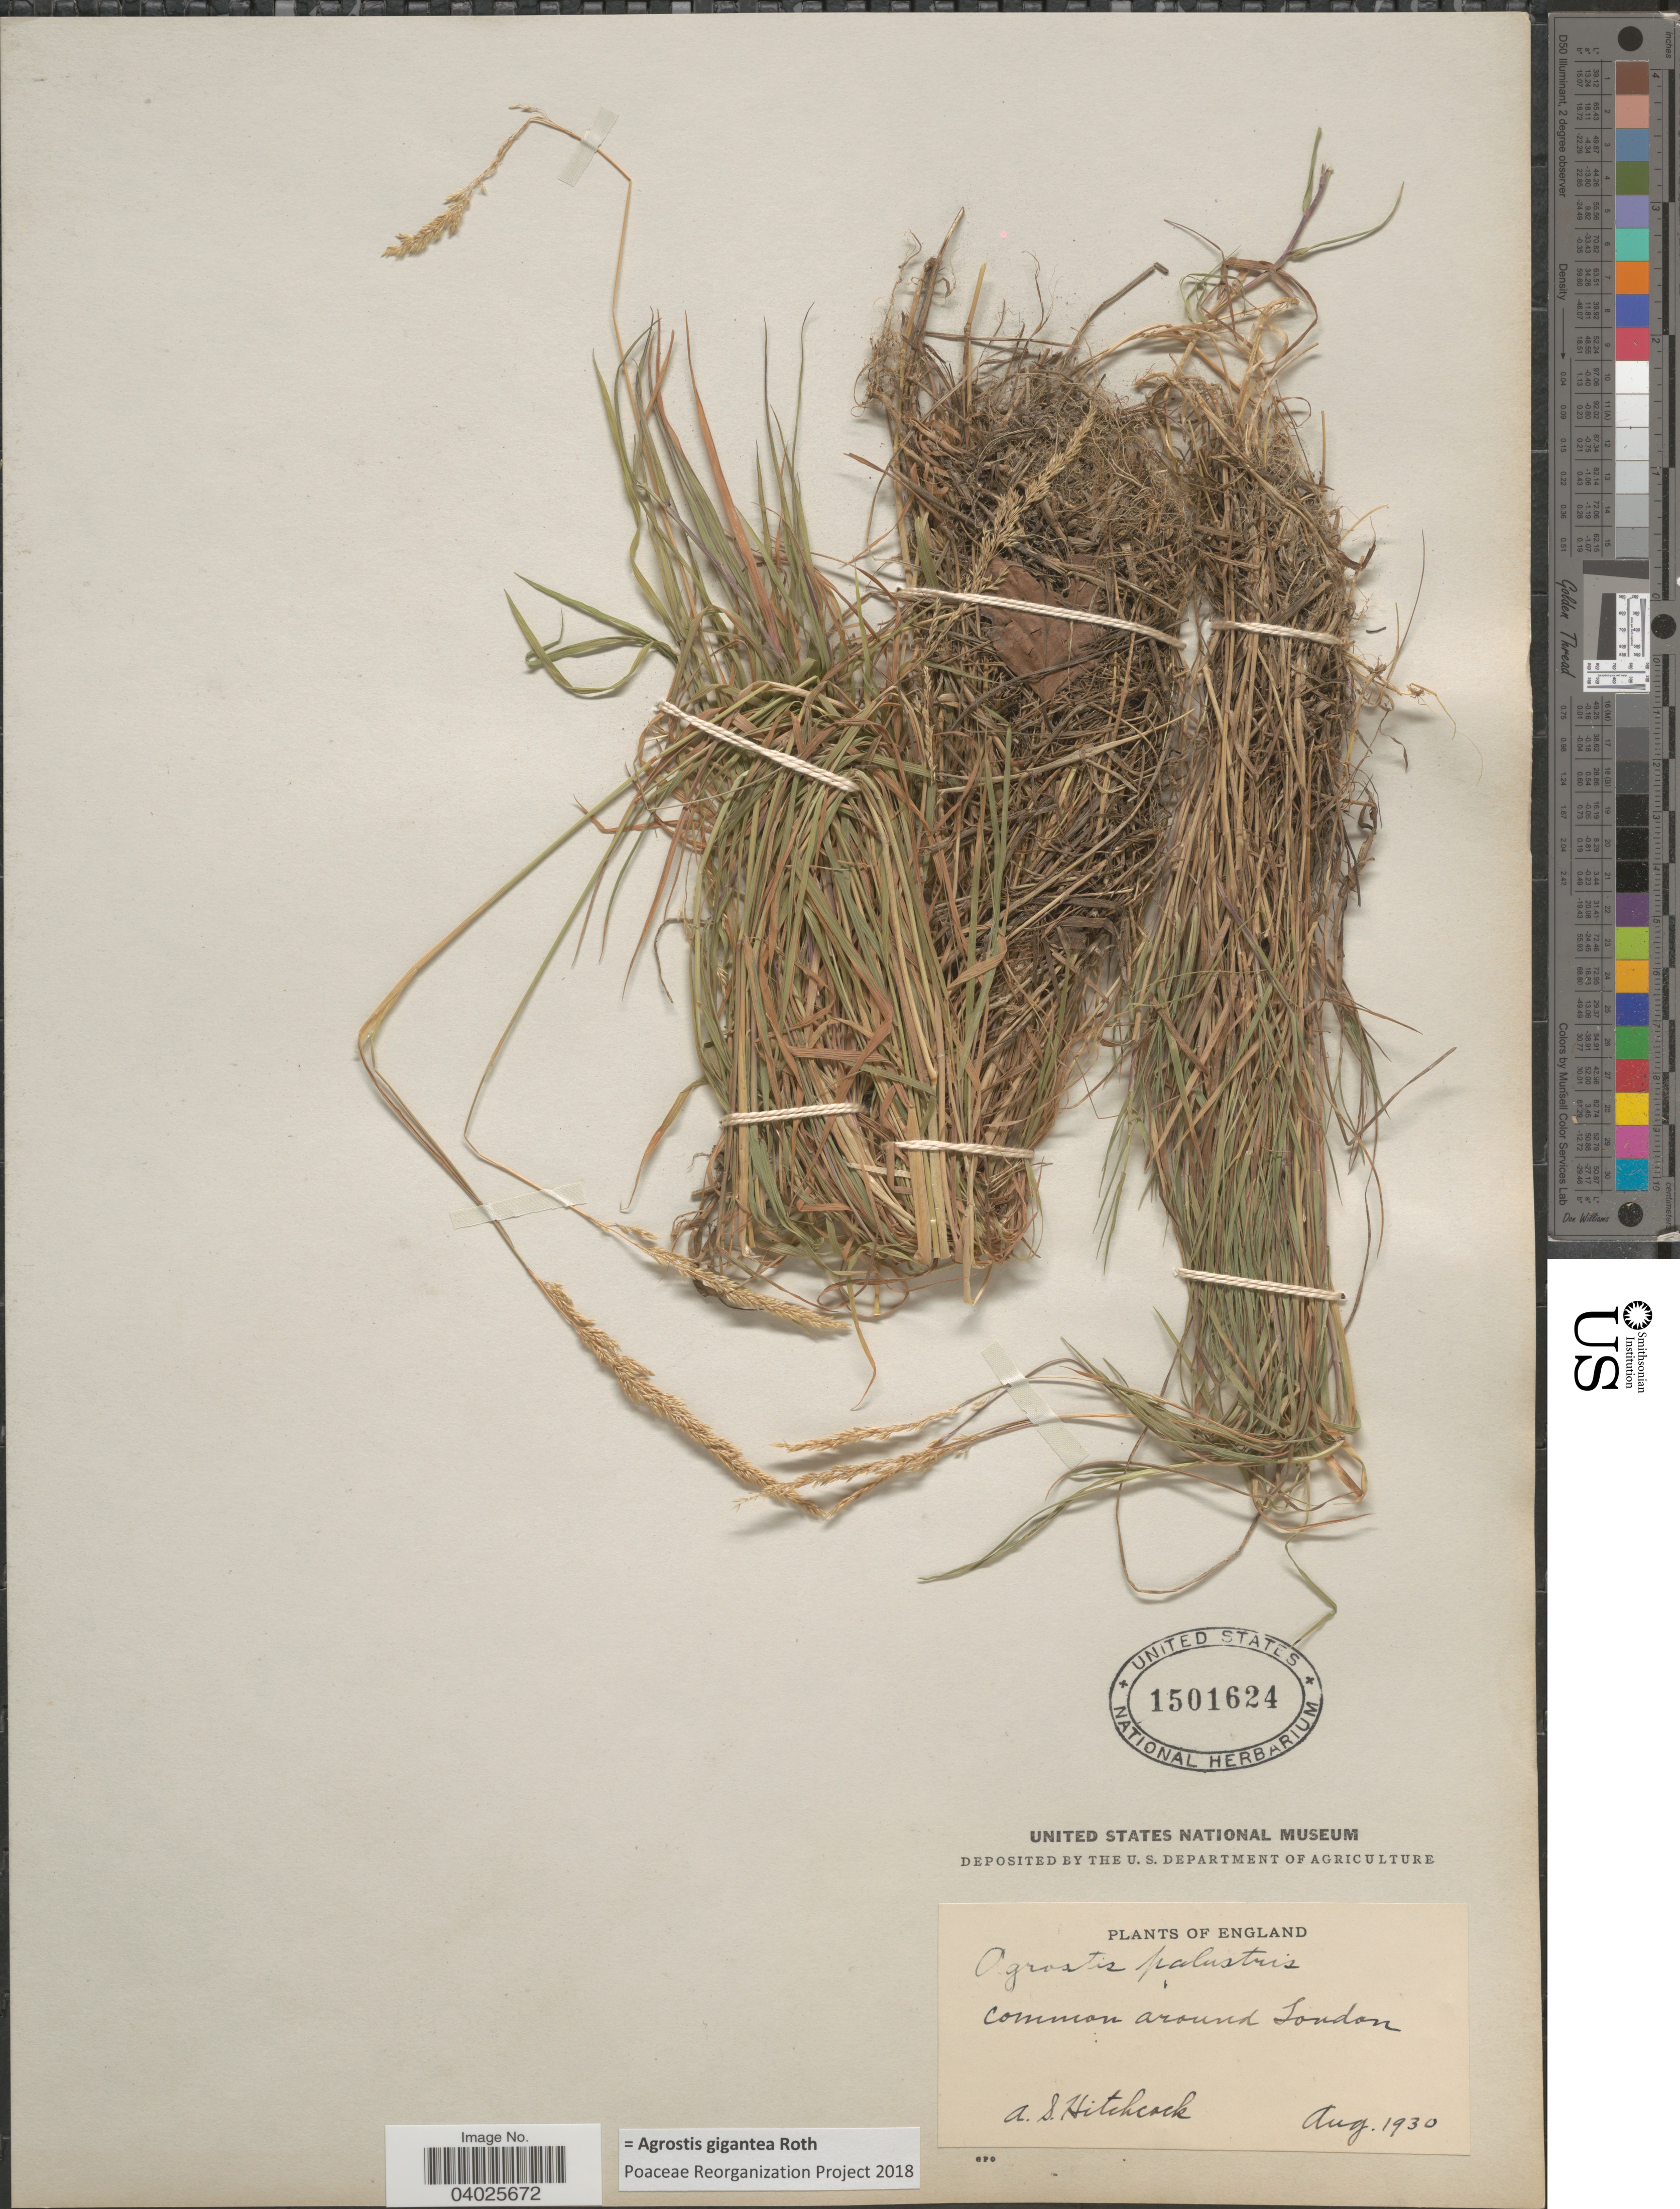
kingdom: Plantae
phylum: Tracheophyta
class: Liliopsida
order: Poales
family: Poaceae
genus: Agrostis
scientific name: Agrostis gigantea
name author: Roth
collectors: A. S. Hitchcock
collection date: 1930-08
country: United Kingdom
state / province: England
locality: Around London.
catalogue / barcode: US 1501624